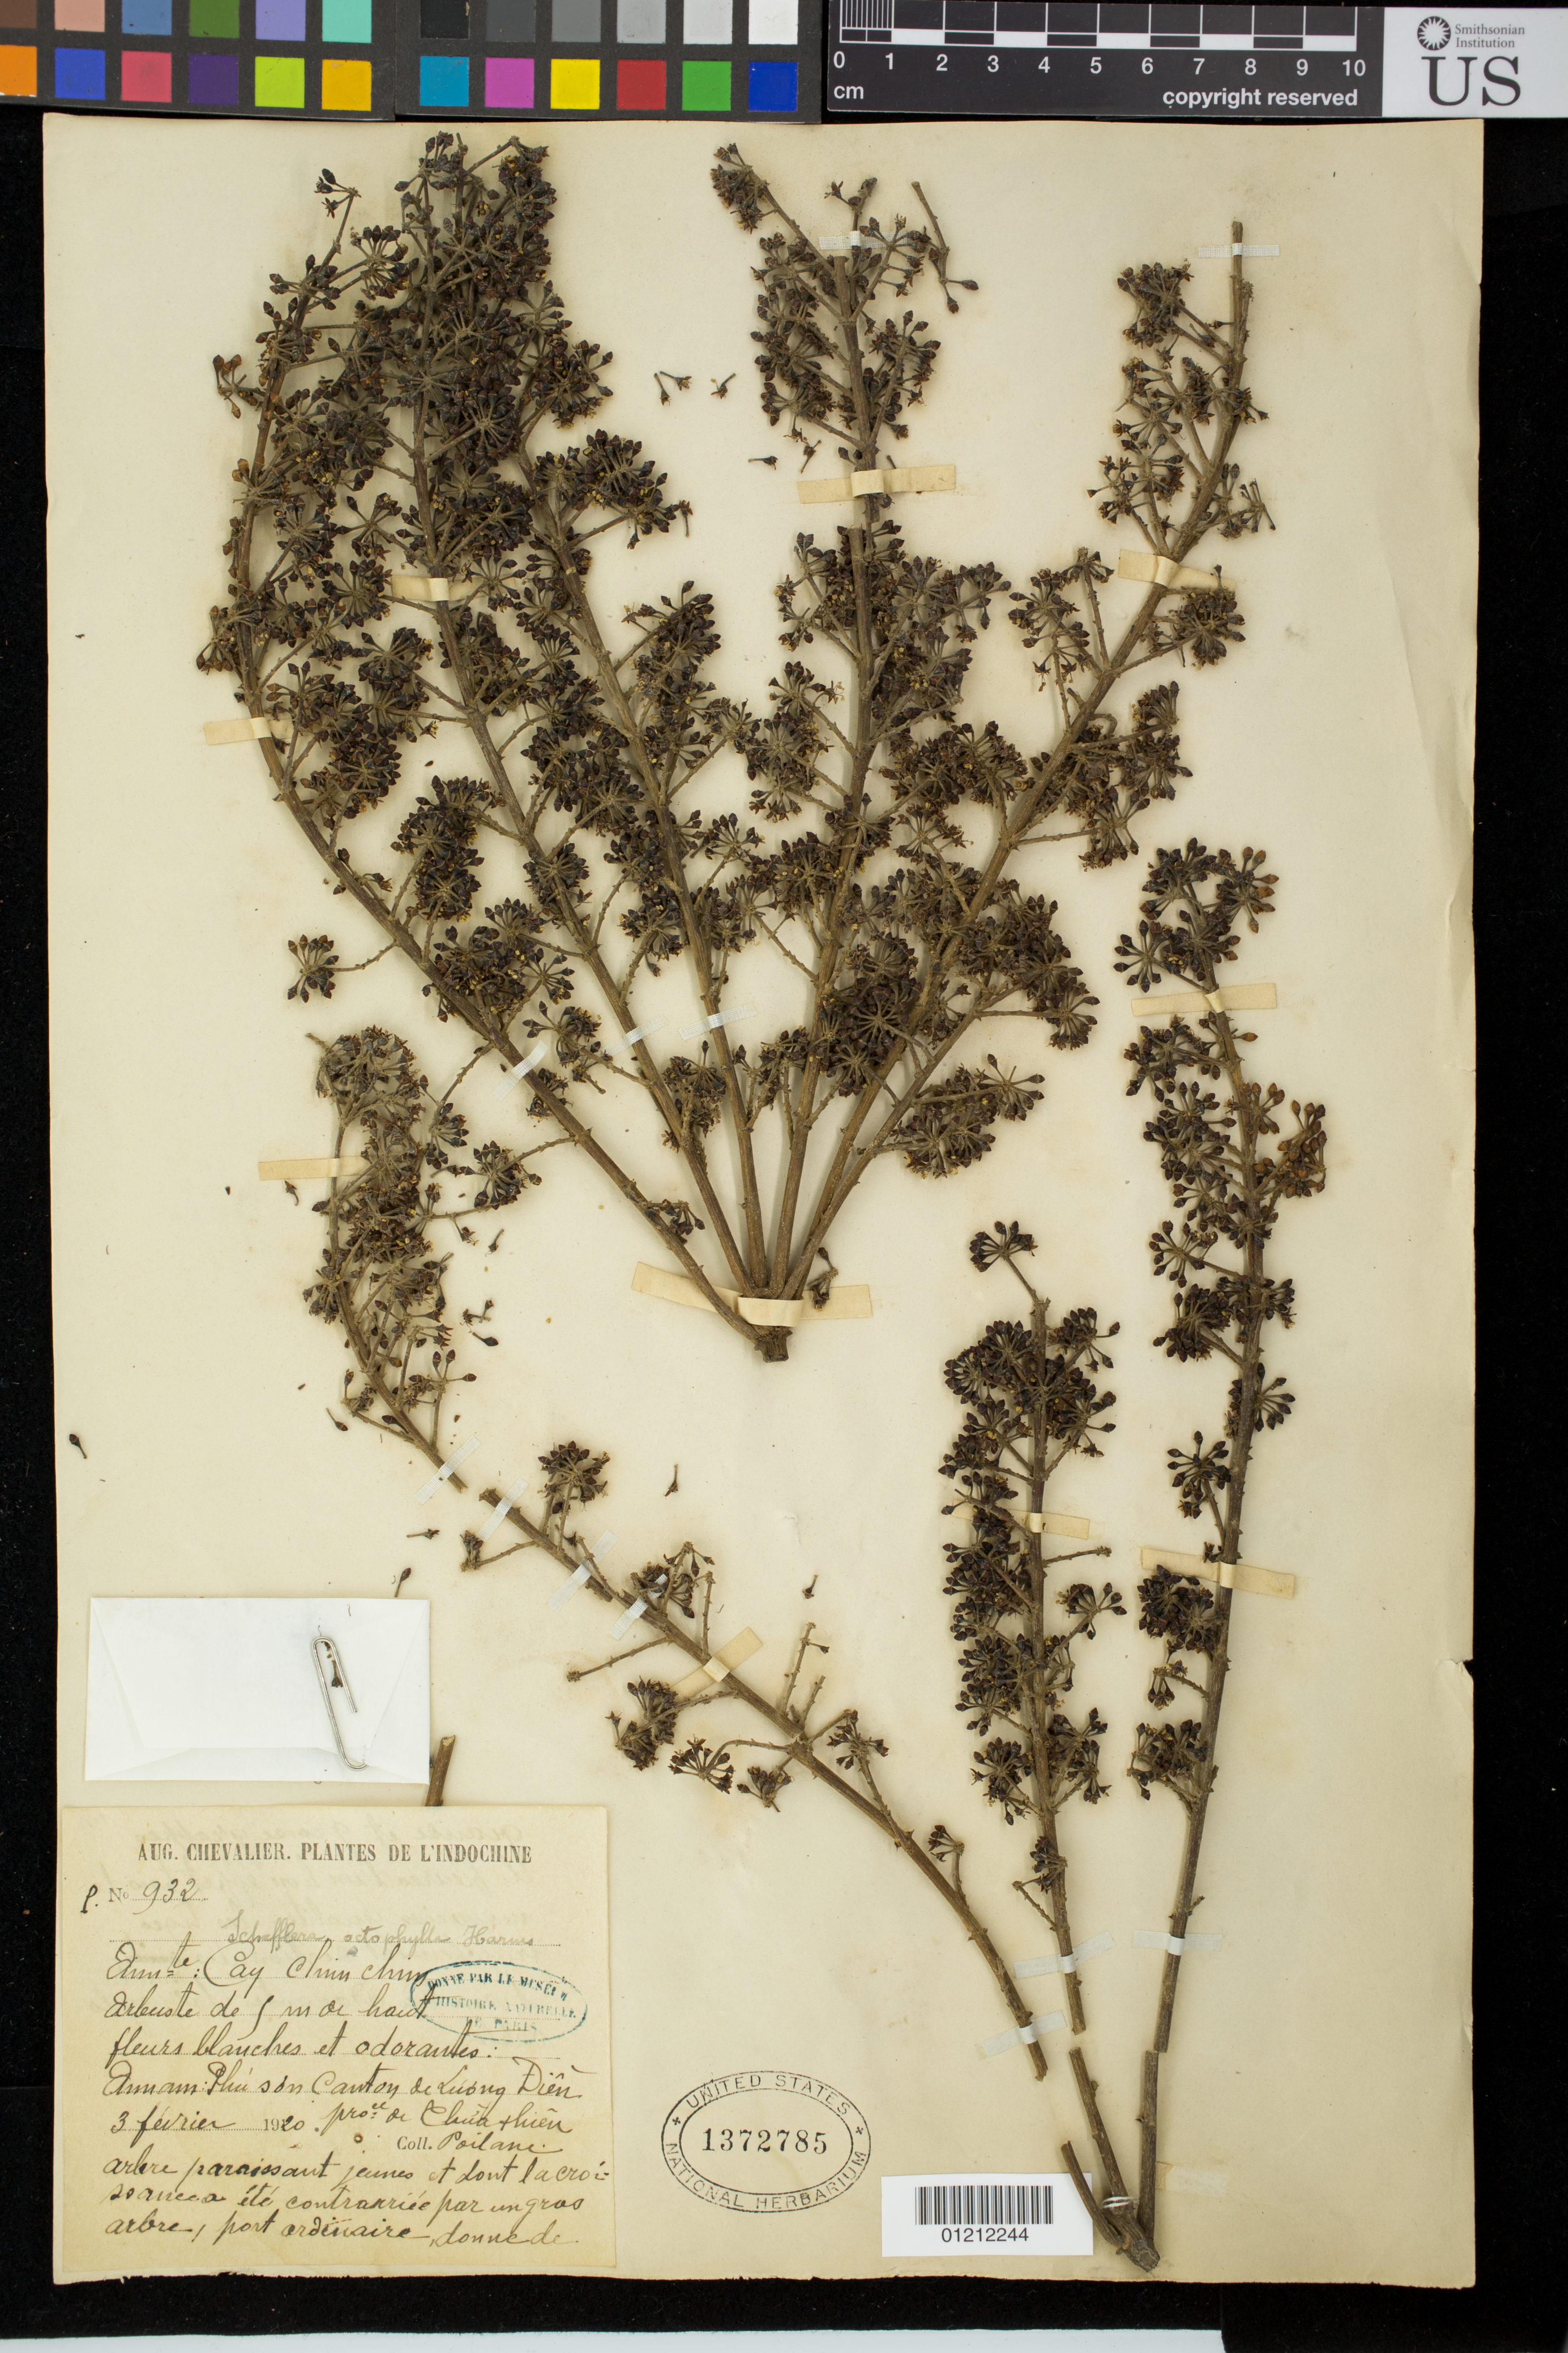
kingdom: Plantae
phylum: Tracheophyta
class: Magnoliopsida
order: Apiales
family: Araliaceae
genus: Schefflera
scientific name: Schefflera heptaphylla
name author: (L.) Frodin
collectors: E. Poilane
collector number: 932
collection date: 1920-02-03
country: Vietnam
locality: Annam Phu' són Canton de L·óng DiOn. Prov. a Ch·a thiOn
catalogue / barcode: US 1372785